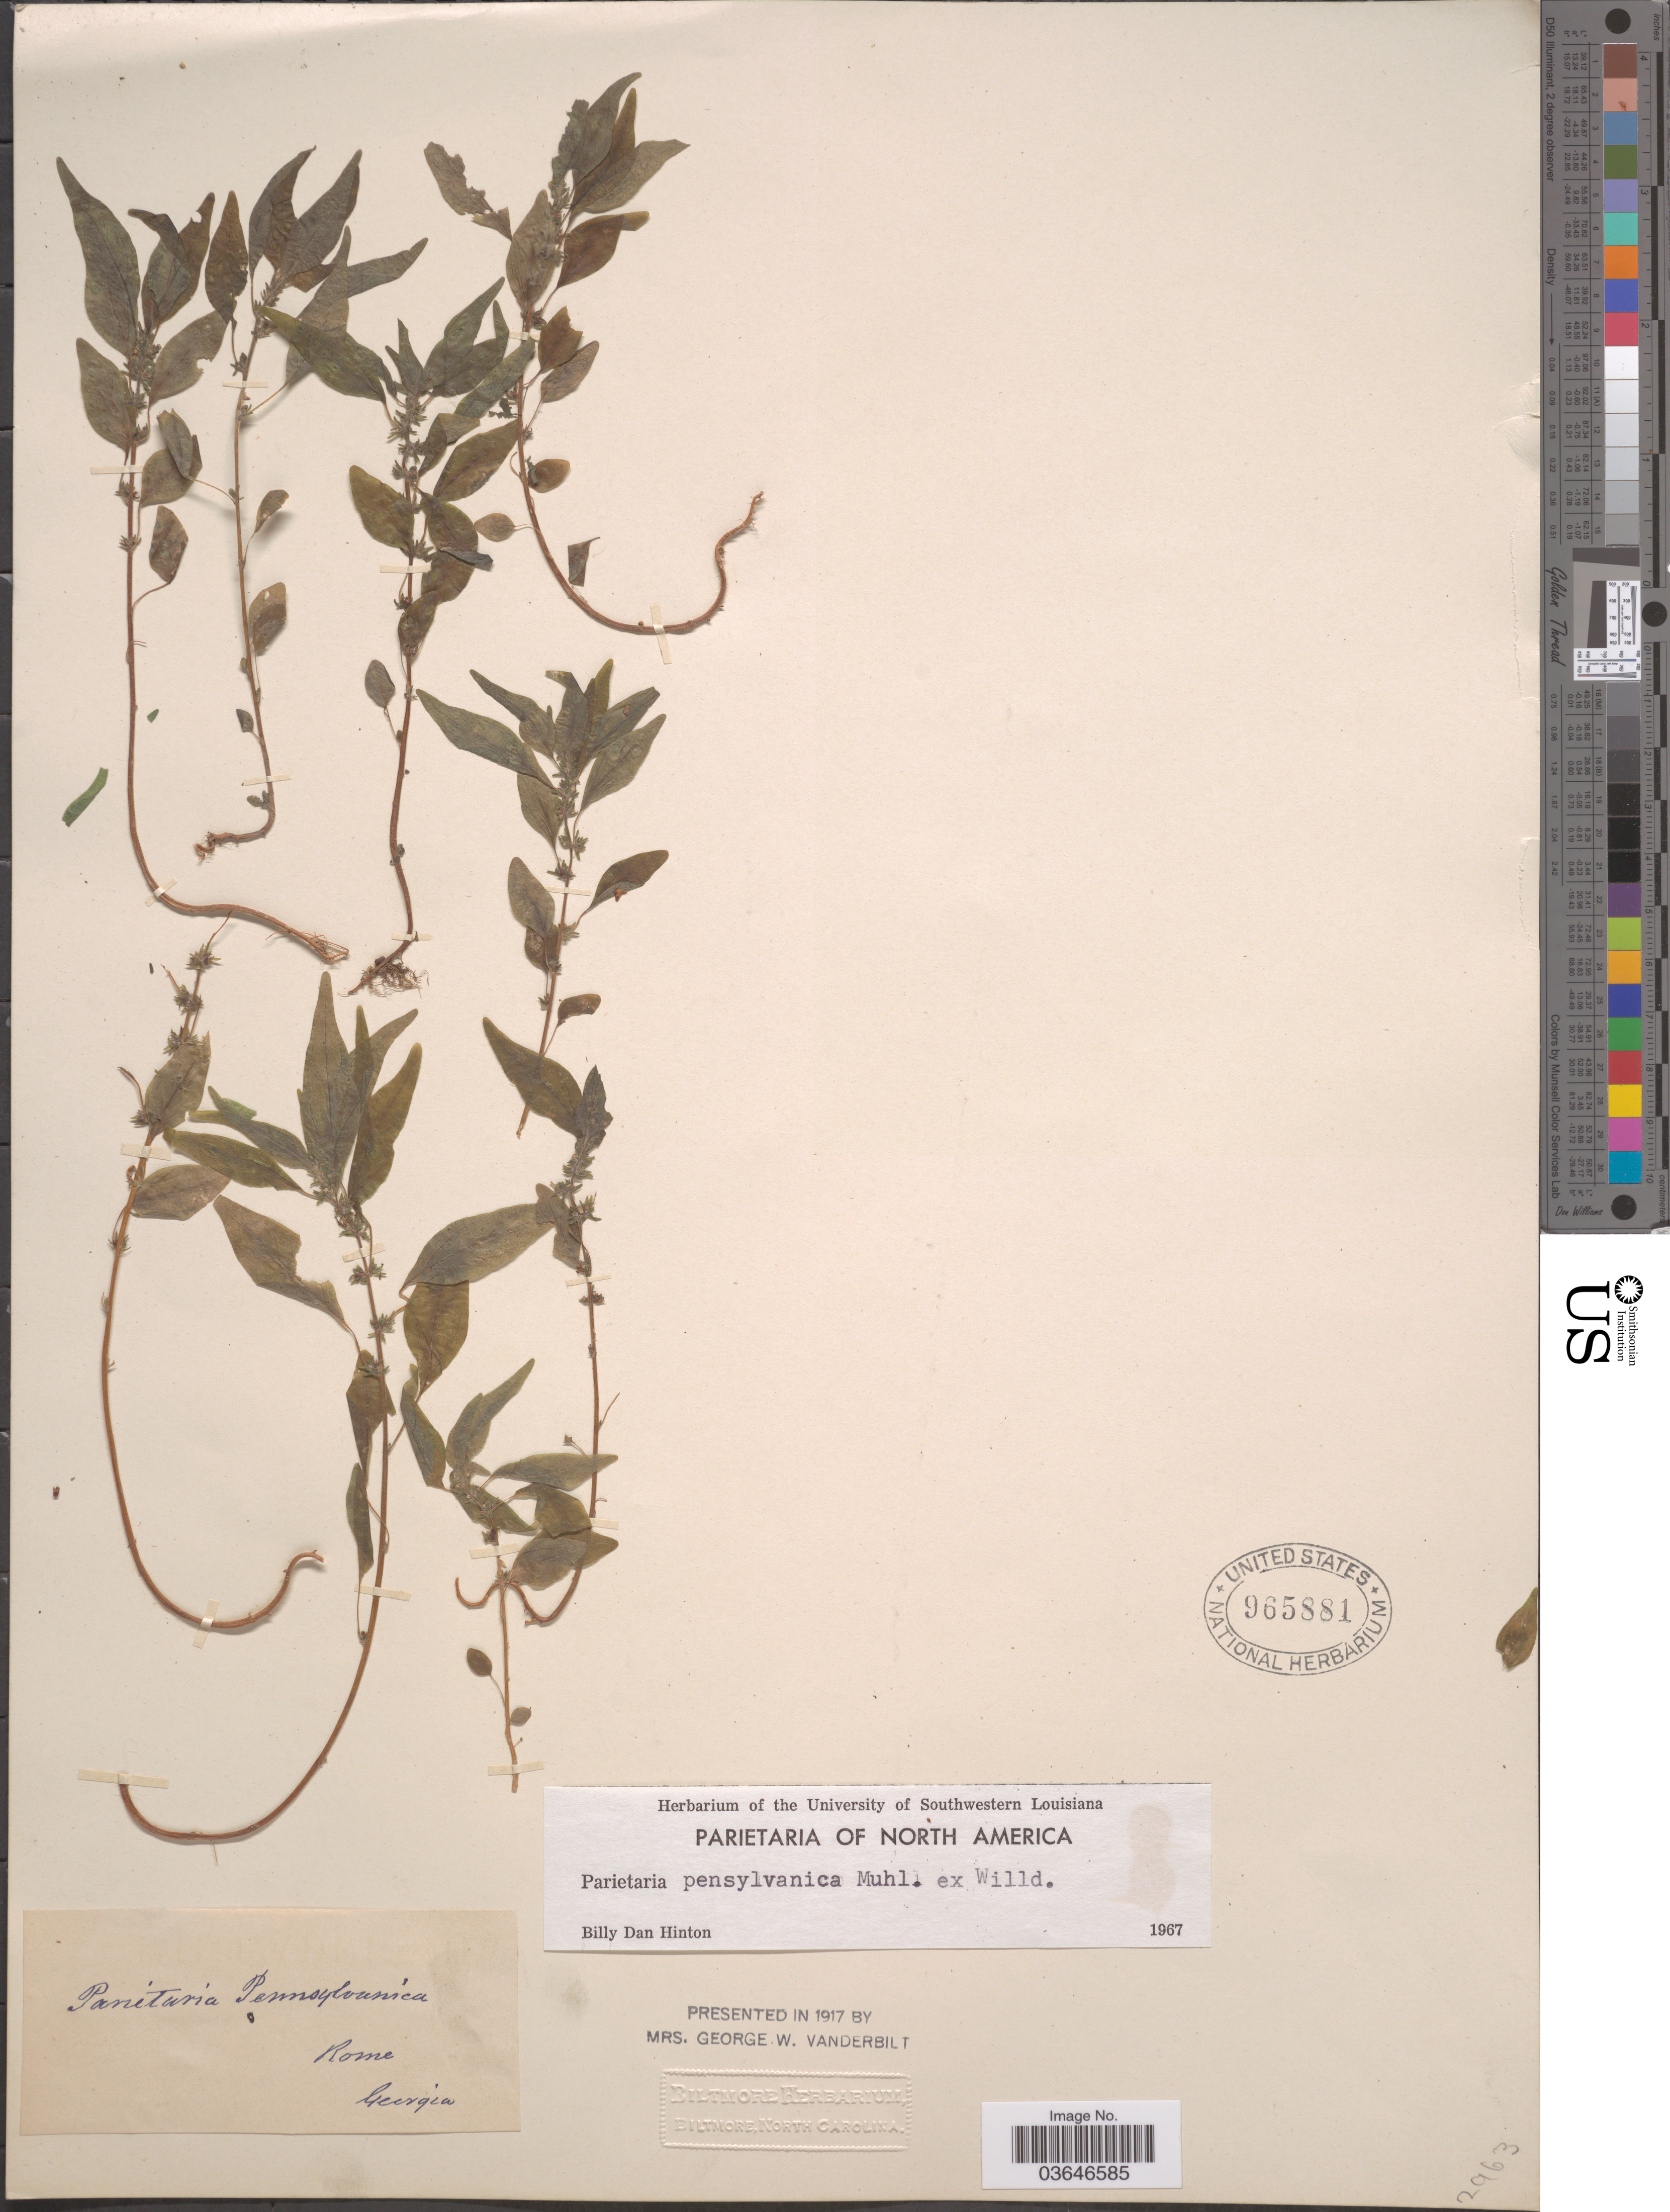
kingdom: Plantae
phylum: Tracheophyta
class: Magnoliopsida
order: Rosales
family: Urticaceae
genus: Parietaria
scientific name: Parietaria pensylvanica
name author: Muhl. ex Willd.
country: United States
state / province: Georgia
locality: Rome.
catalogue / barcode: US 965881